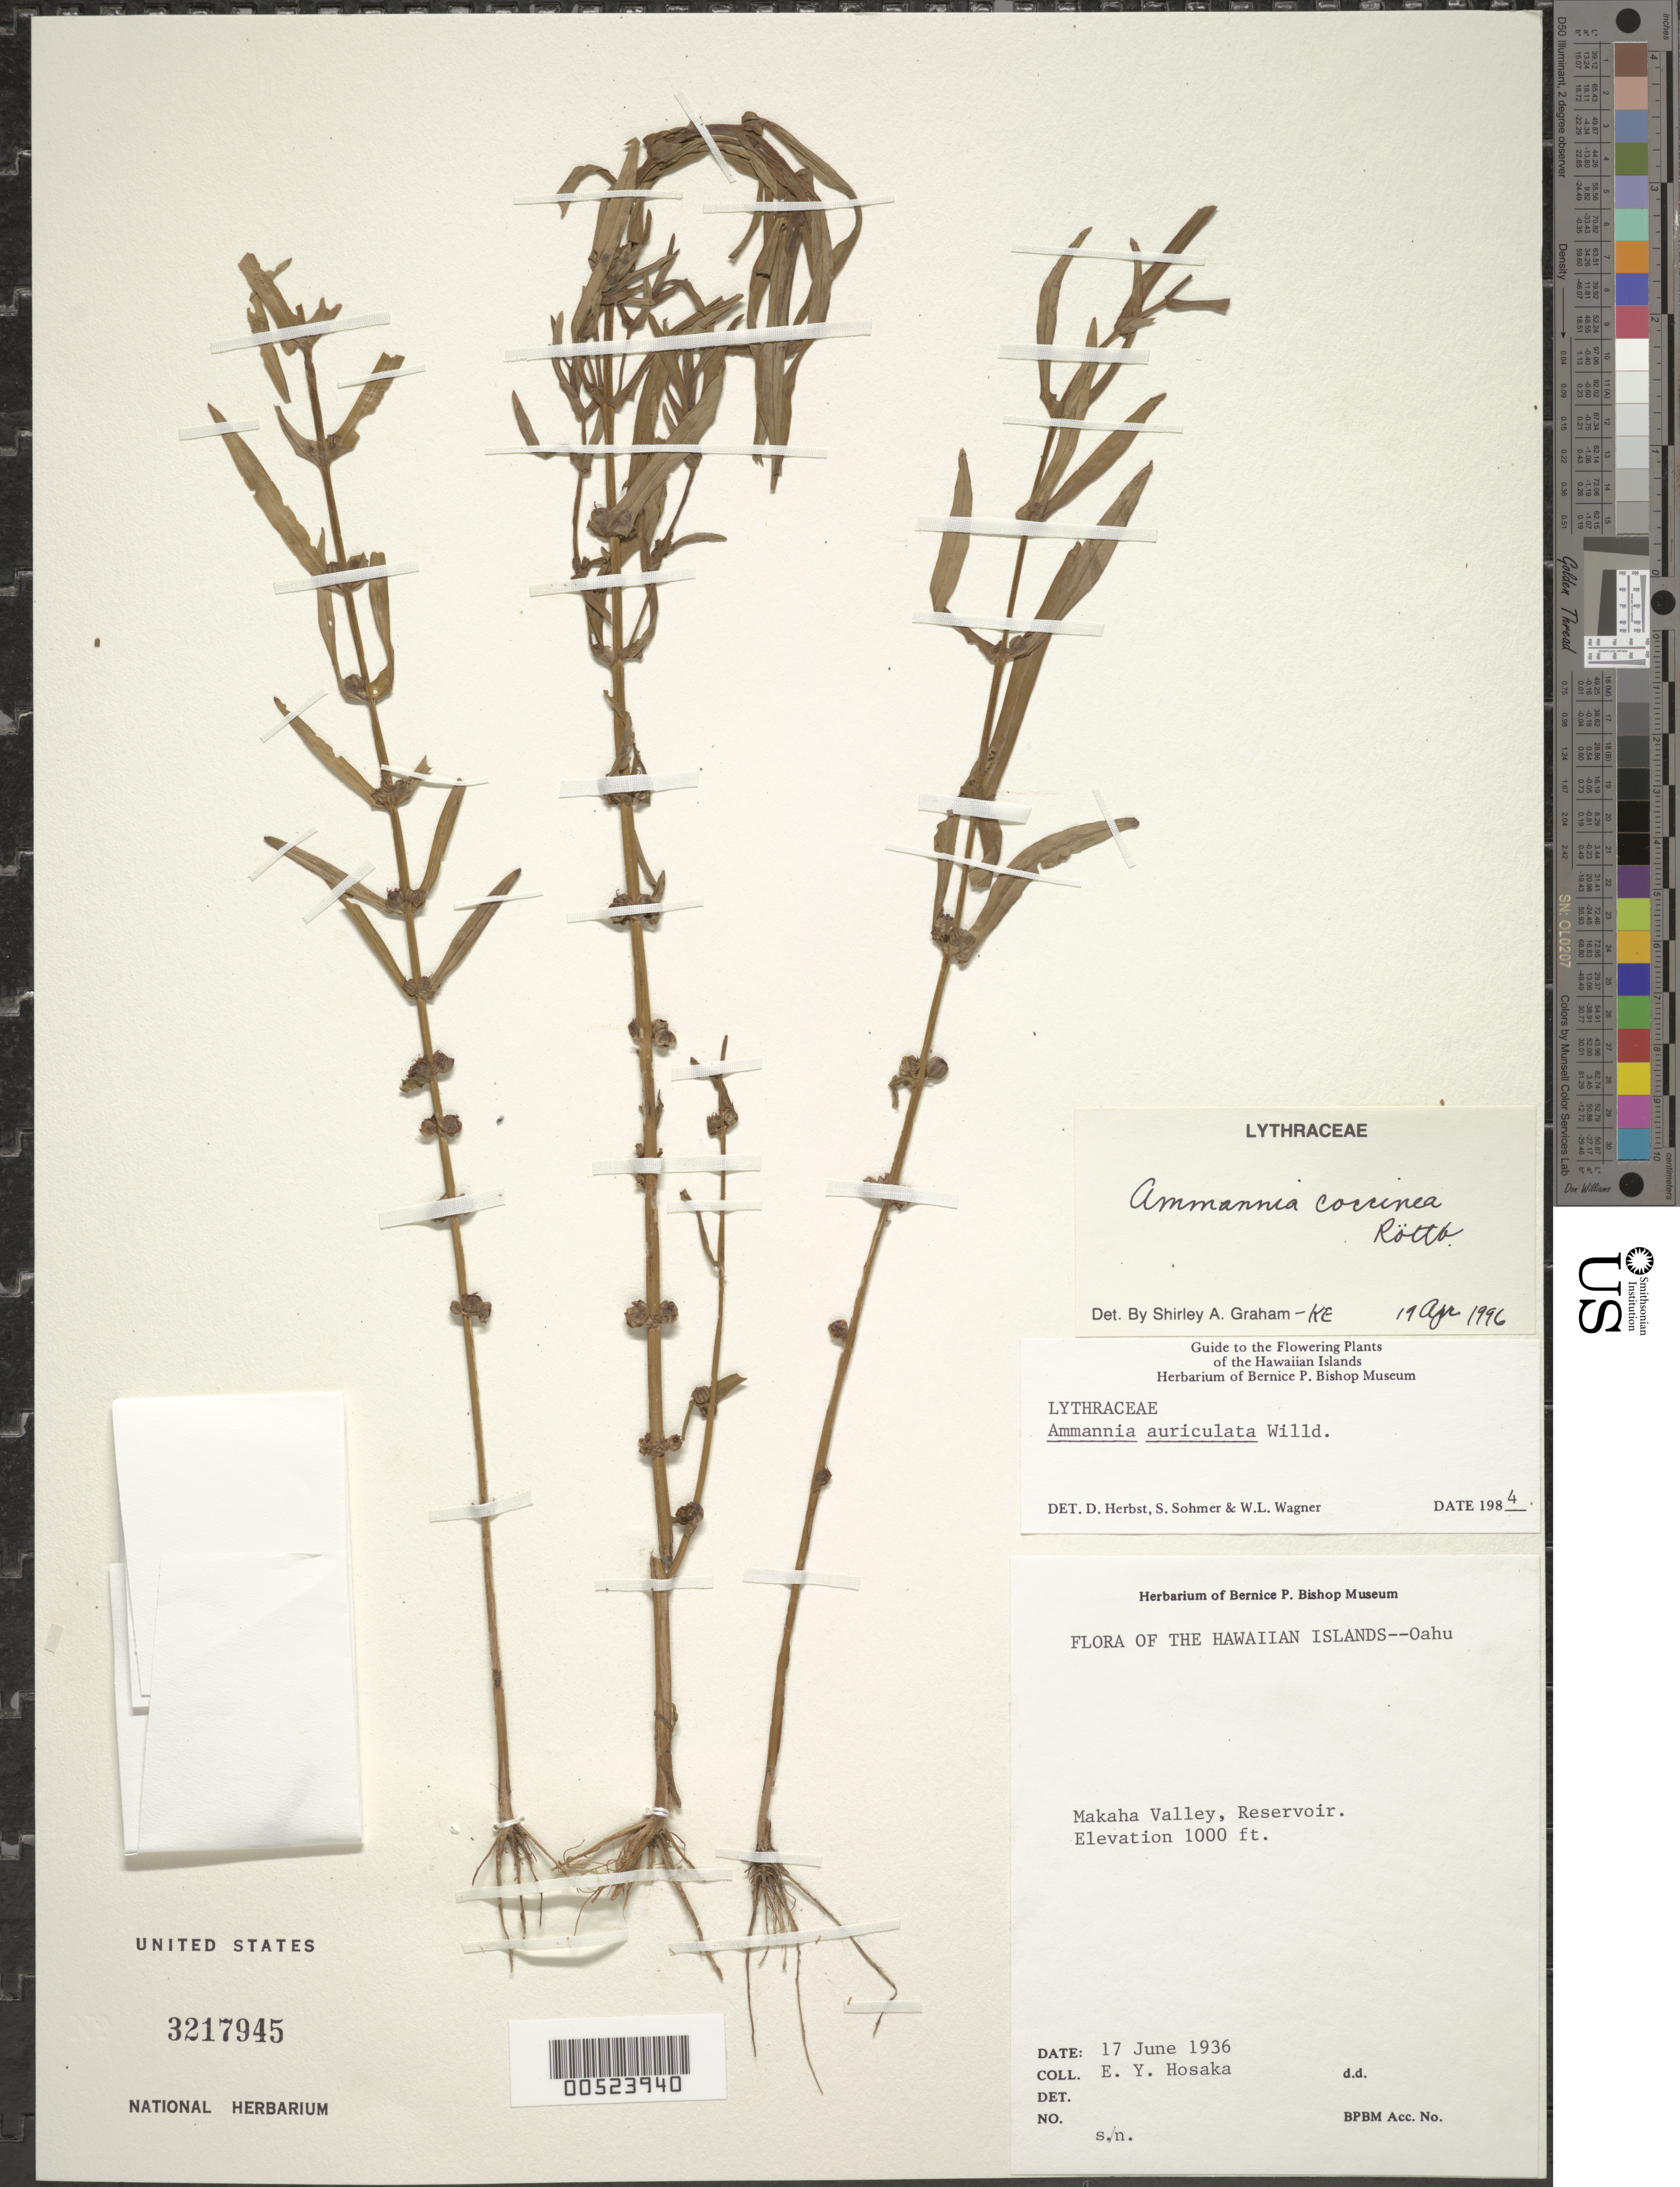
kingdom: Plantae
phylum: Tracheophyta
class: Magnoliopsida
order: Myrtales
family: Lythraceae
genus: Ammannia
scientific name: Ammannia coccinea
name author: Rottb.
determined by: Graham, Shirley Ann Tousch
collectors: E. Y. Hosaka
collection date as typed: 17 Jun 1936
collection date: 1936-06-17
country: United States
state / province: Hawaii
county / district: Honolulu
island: Oahu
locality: Makaha Valley, Reservoir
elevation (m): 305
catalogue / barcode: US 3217945